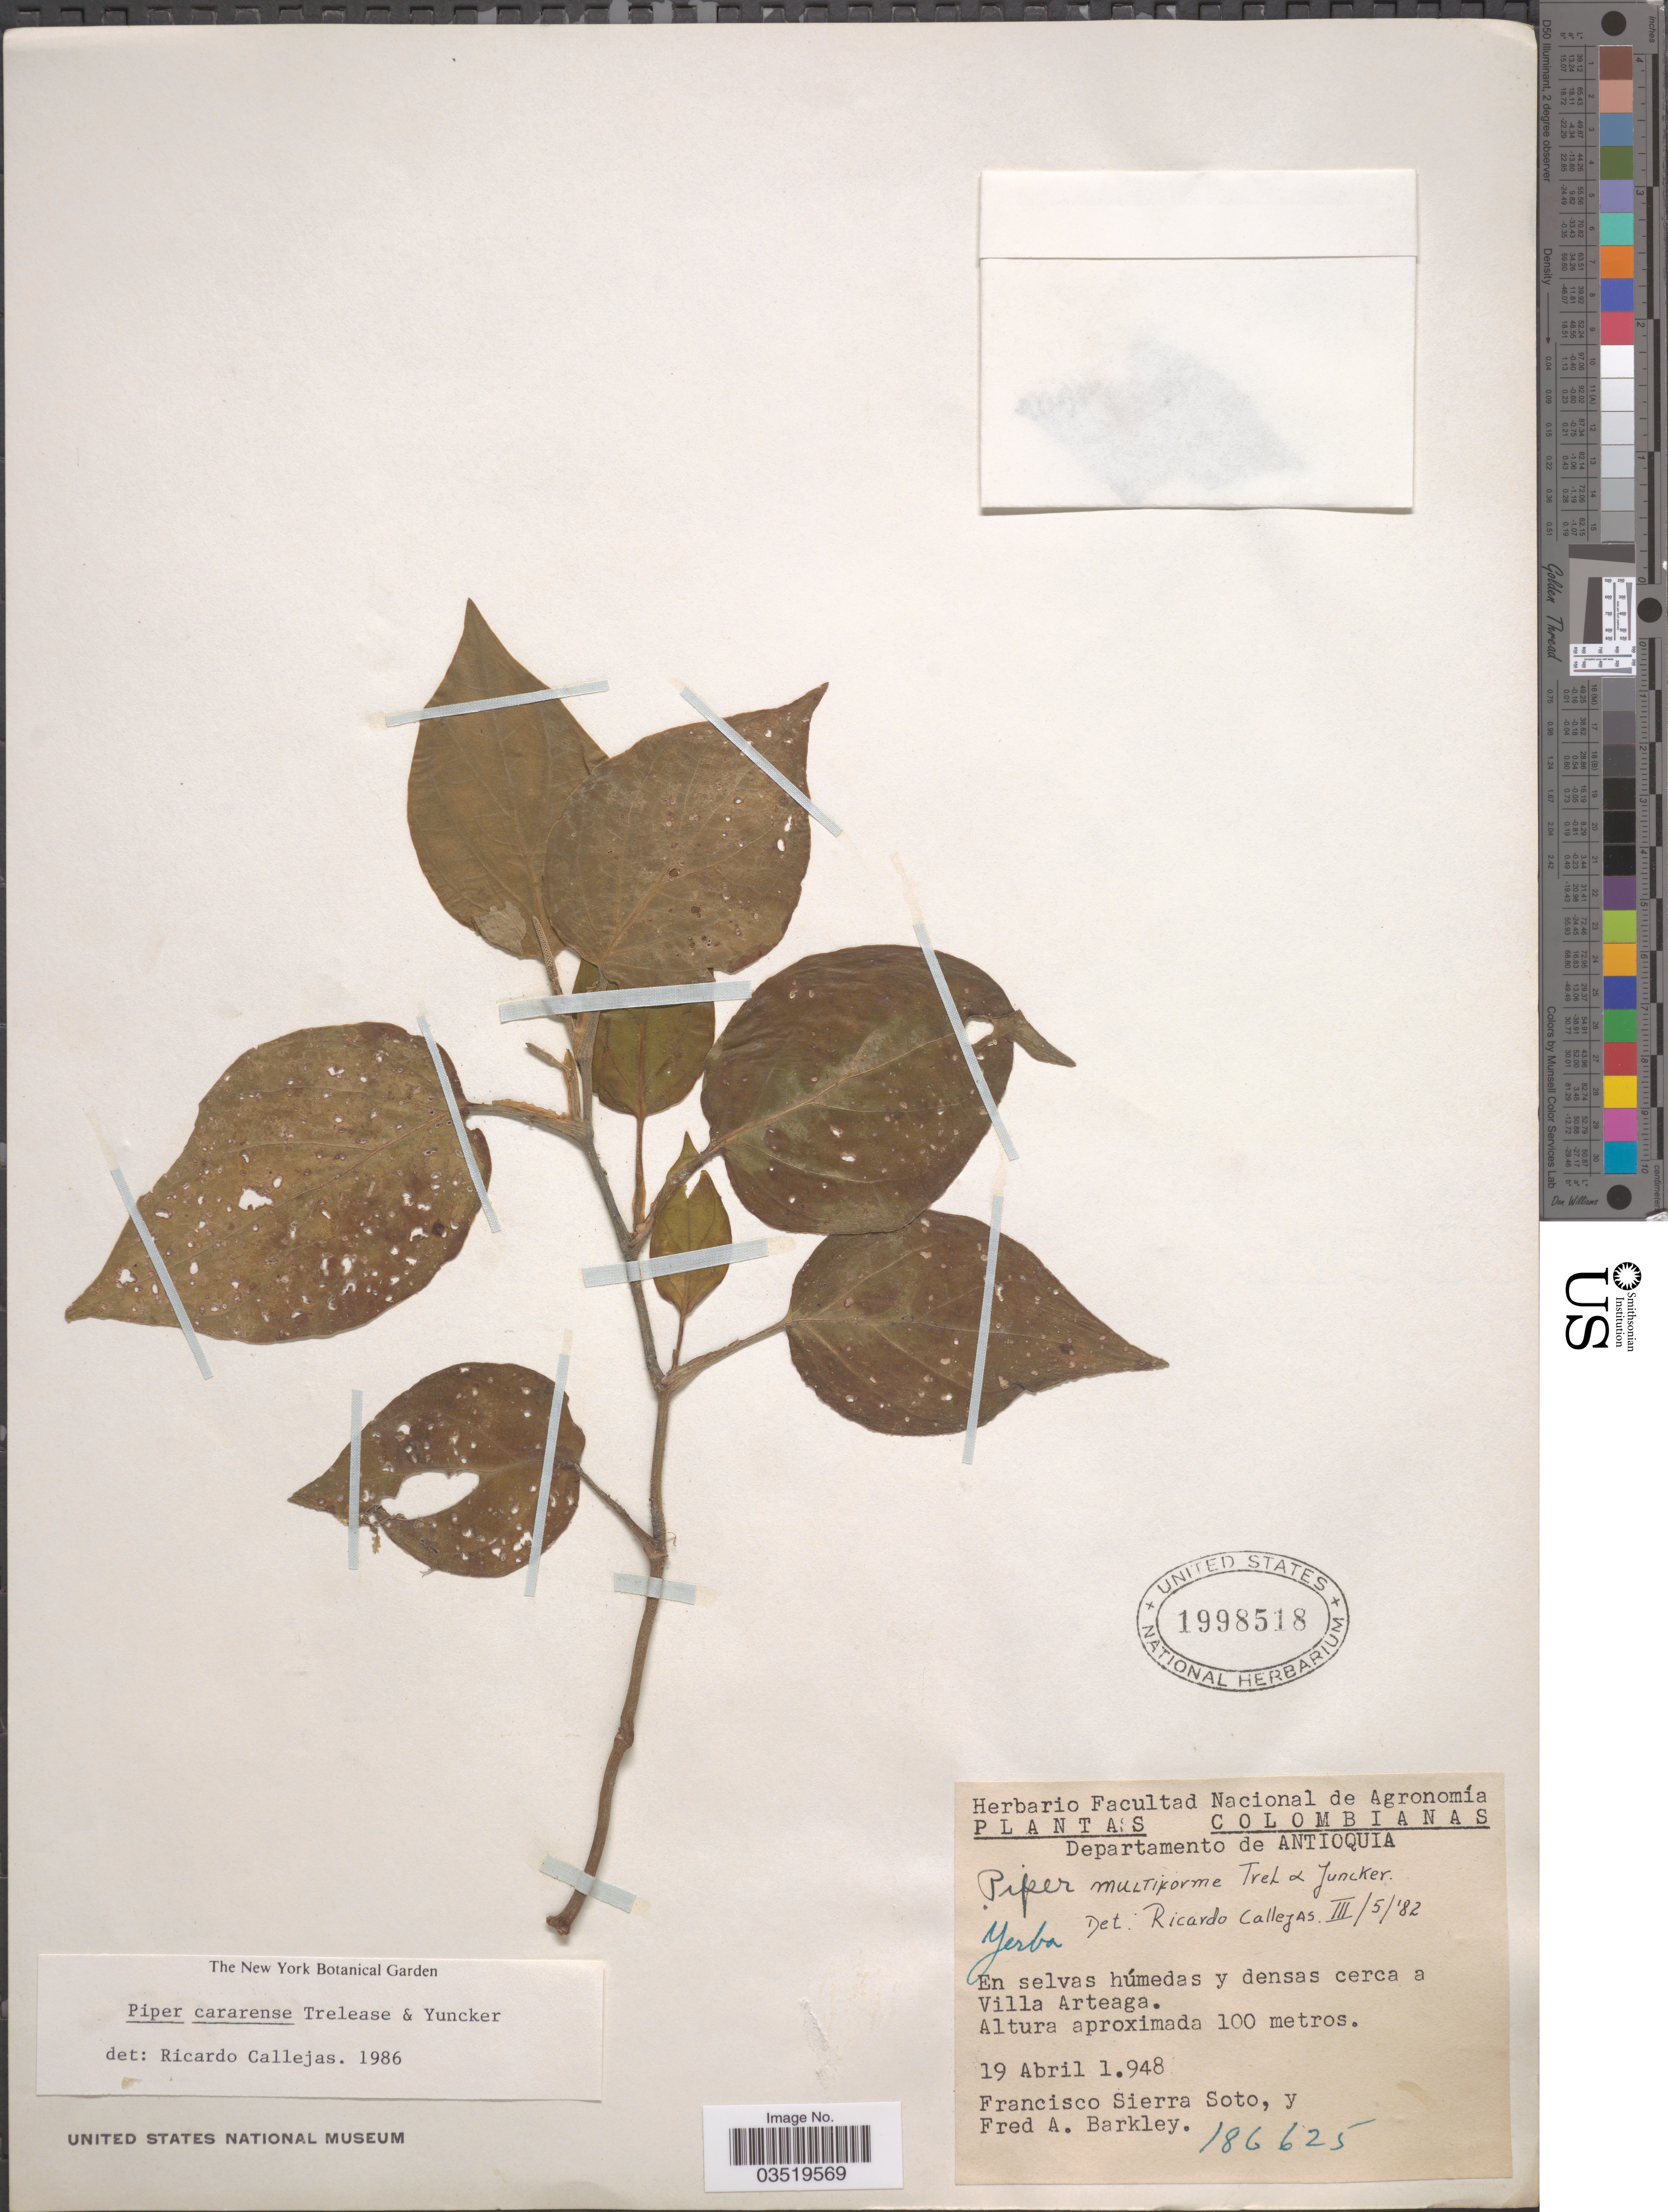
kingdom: Plantae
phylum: Tracheophyta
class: Magnoliopsida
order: Piperales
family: Piperaceae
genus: Piper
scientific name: Piper cararense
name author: Trel. & Yunck.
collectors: F. Sierra Soto & F. A. Barkley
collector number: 186625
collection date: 1948-04-19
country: Colombia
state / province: Antioquia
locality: Departamento de Antioquia. En selvas húmedas y densas cerca a Villa Arteaga.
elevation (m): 100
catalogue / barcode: US 1998518